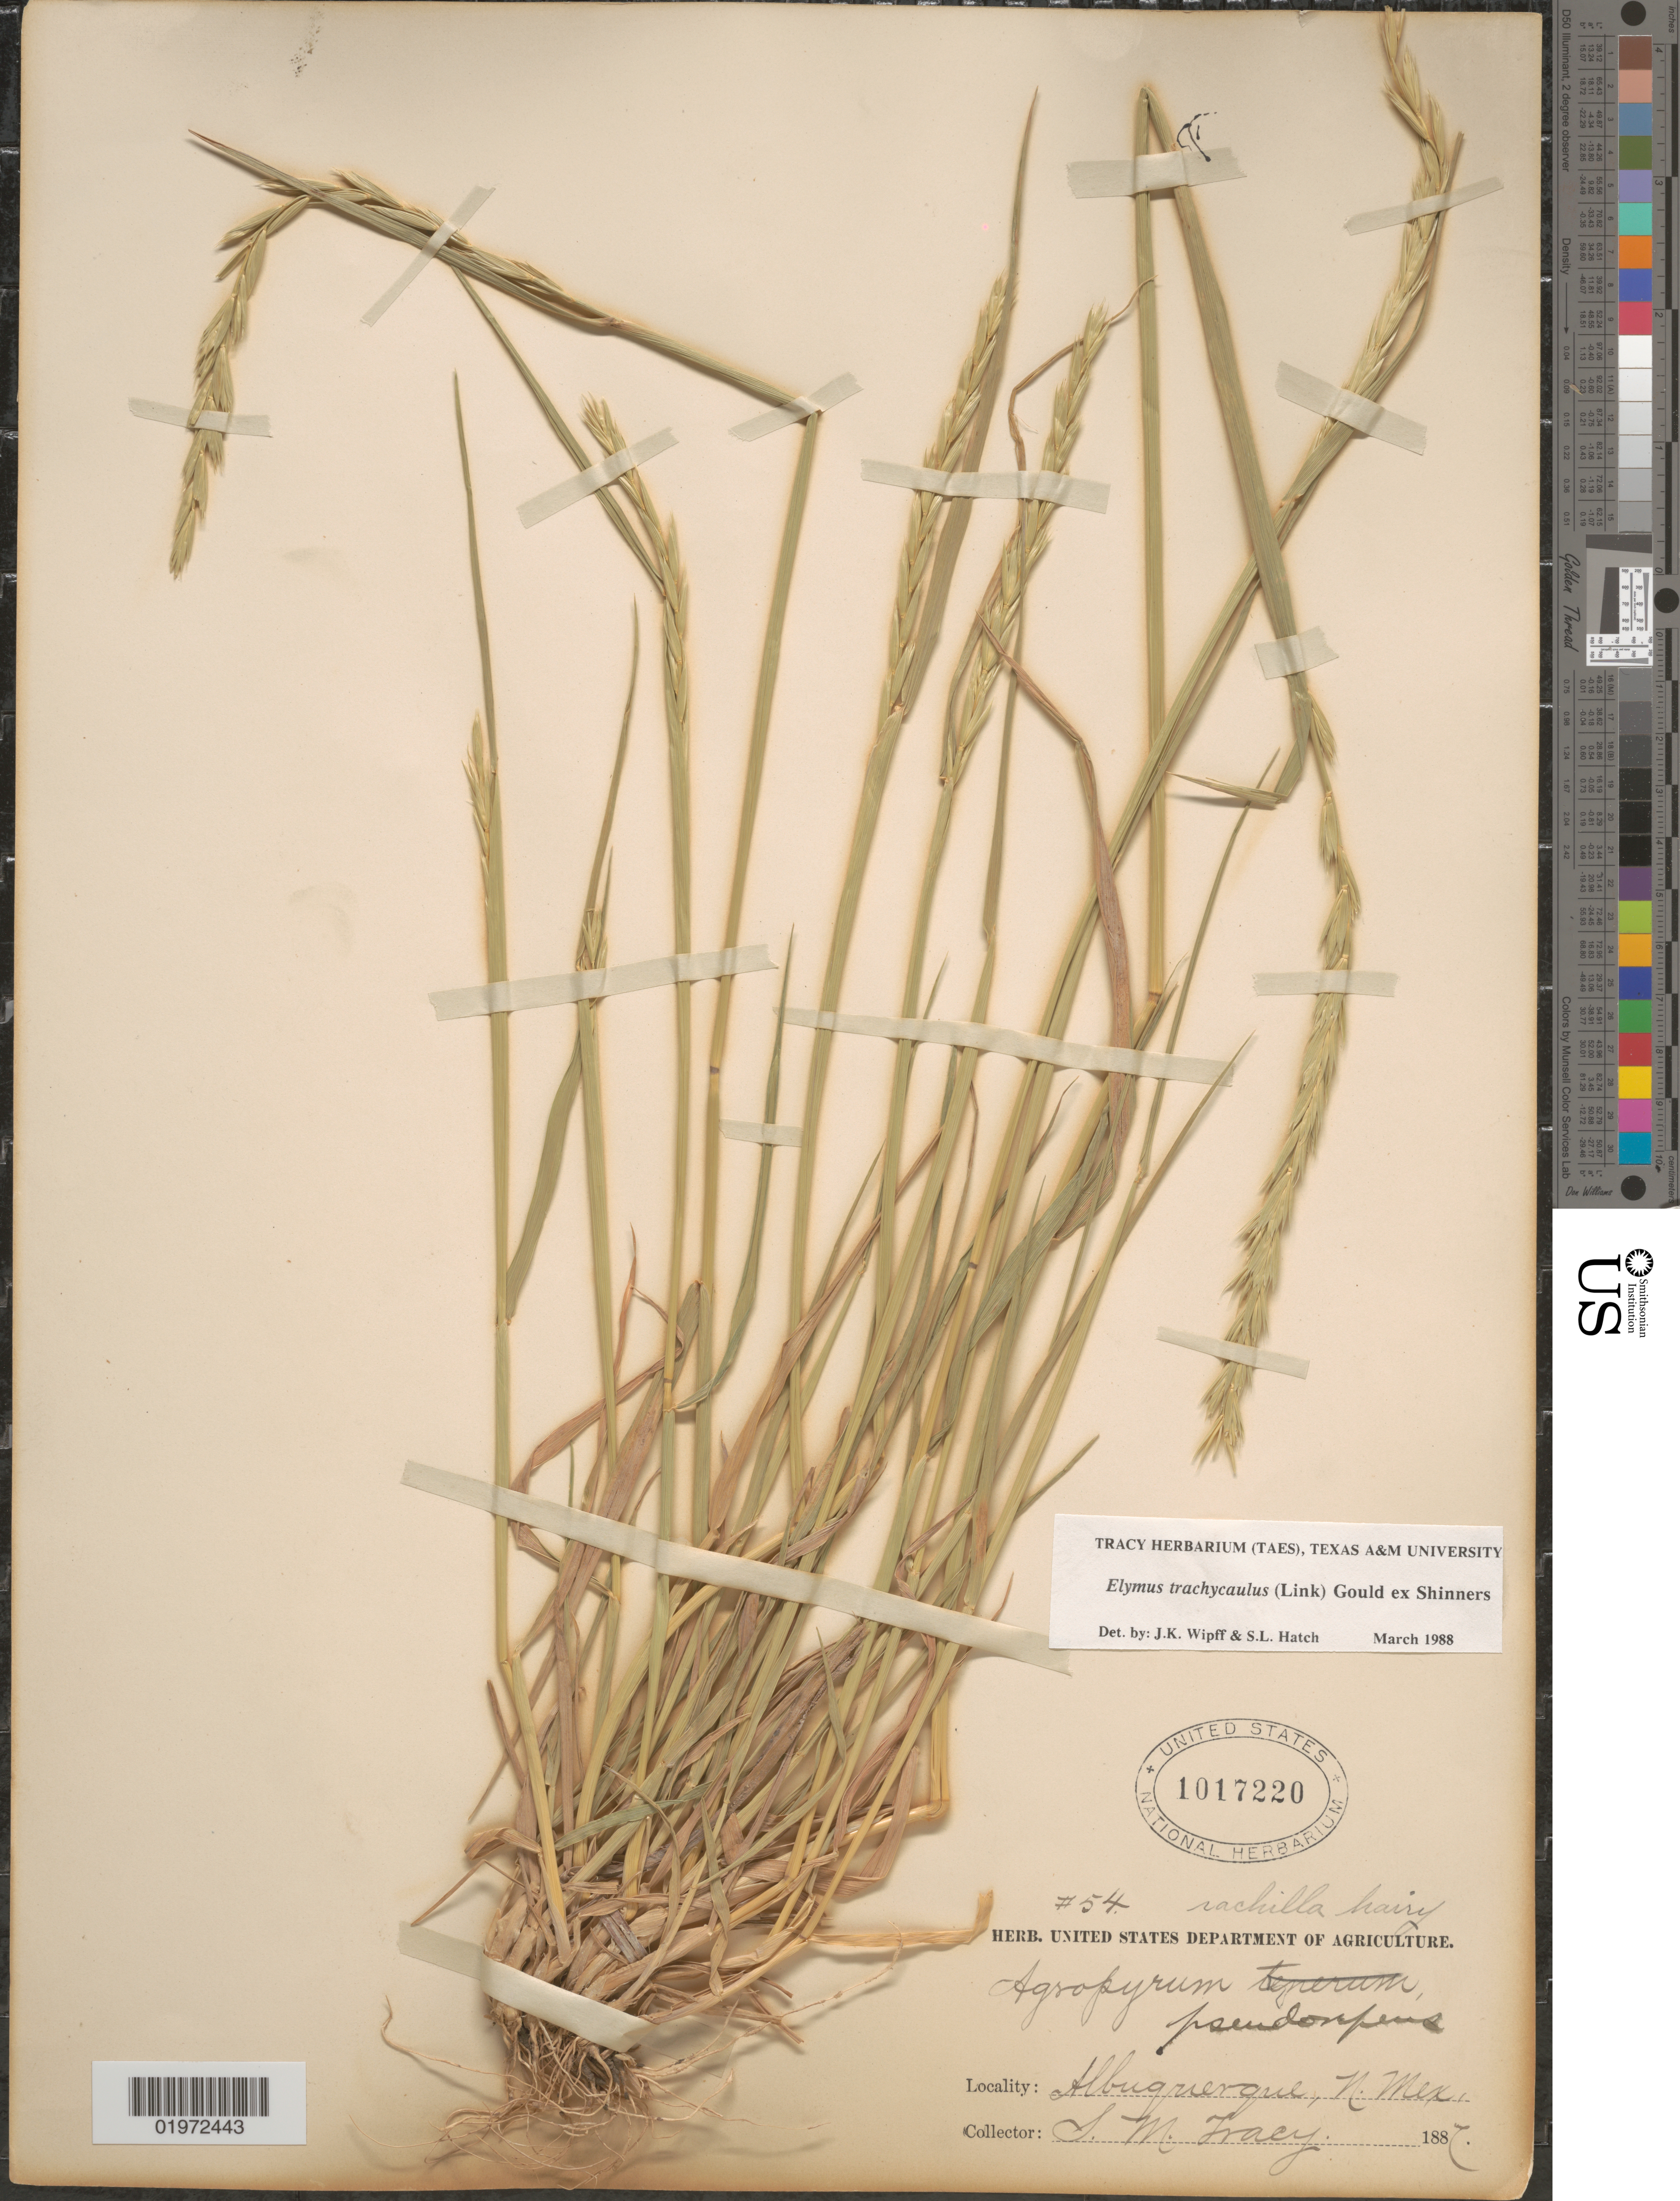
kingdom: Plantae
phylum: Tracheophyta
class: Liliopsida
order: Poales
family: Poaceae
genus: Elymus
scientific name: Elymus trachycaulus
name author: (Link) Gould ex Shinners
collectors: S. M. Tracy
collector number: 54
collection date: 1887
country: United States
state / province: New Mexico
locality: Albuquerque.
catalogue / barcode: US 1017220